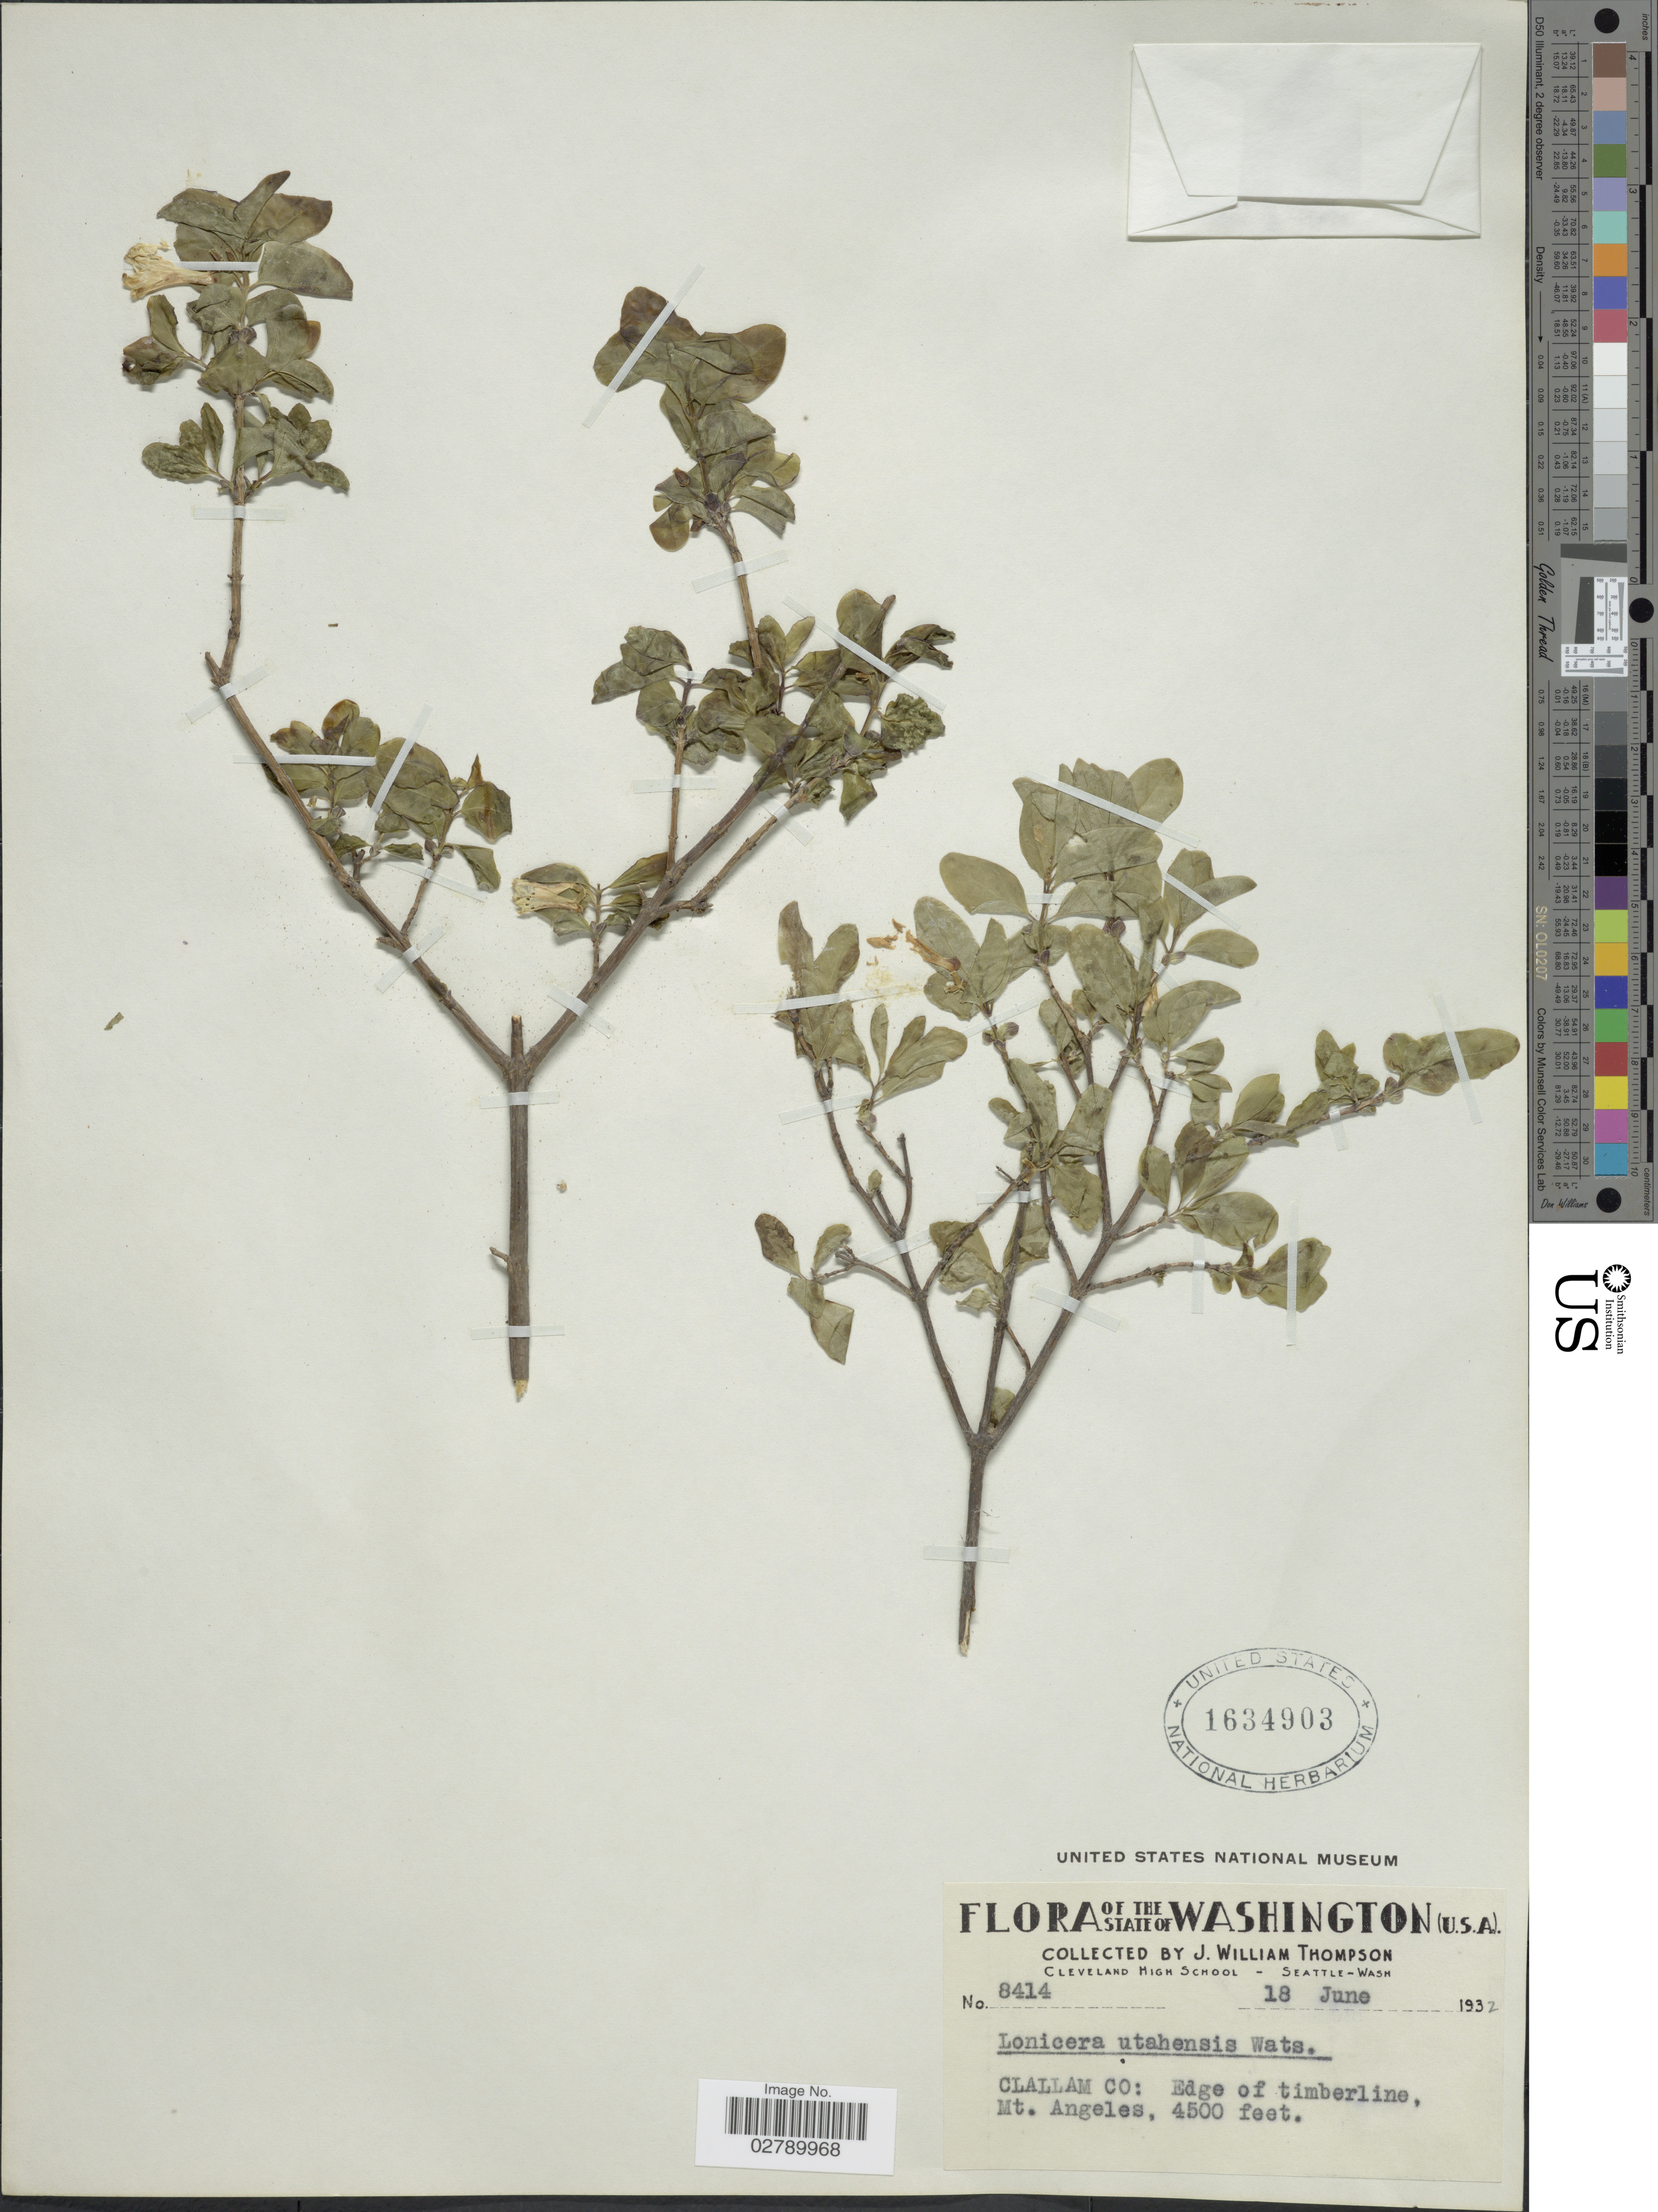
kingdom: Plantae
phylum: Tracheophyta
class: Magnoliopsida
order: Dipsacales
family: Caprifoliaceae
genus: Lonicera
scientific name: Lonicera utahensis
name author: S. Watson in C. King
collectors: J. W. Thompson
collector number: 8414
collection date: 1932-06-18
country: United States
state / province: Washington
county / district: Clallam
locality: Clallam Co: Edge of timberline, Mt. Angeles.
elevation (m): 1372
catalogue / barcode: US 1634903